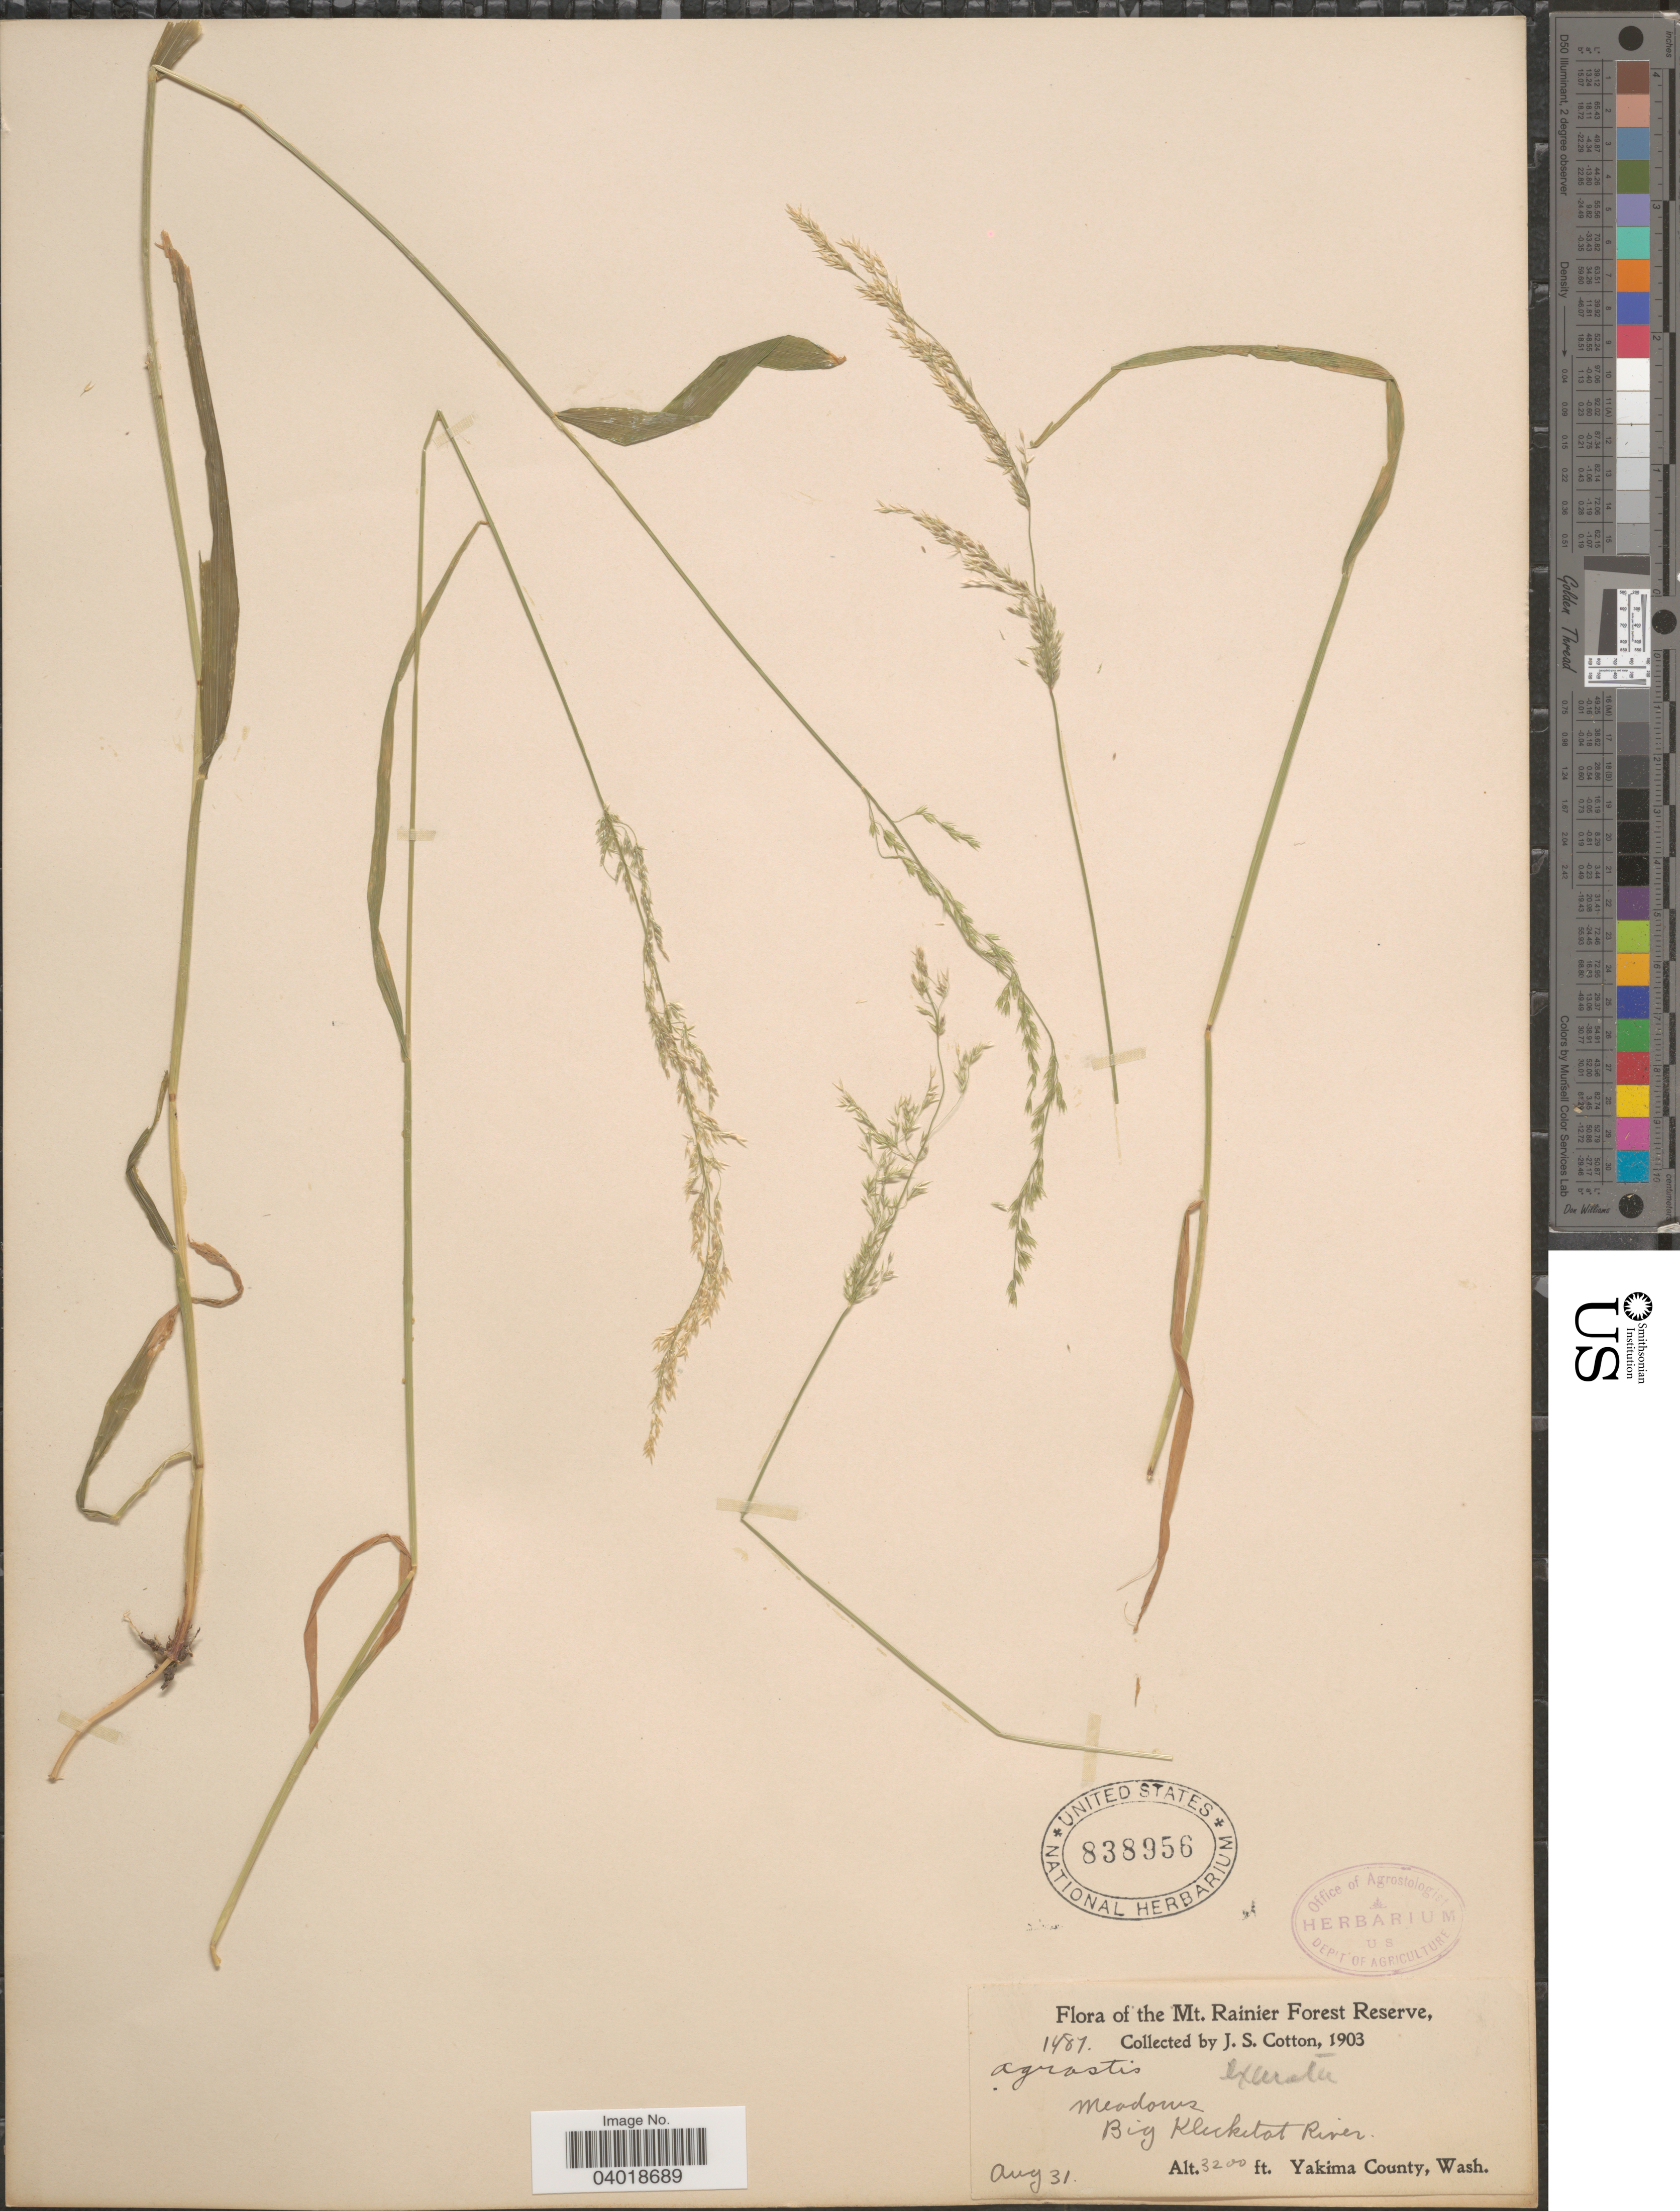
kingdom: Plantae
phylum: Tracheophyta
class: Liliopsida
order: Poales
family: Poaceae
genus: Agrostis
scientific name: Agrostis exarata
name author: Trin.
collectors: J. S. Cotton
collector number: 1487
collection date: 1903-08-31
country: United States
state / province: Washington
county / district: Yakima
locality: Mt. Rainier Forest Reserve. Big Klicketat River. Yakima County.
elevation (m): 975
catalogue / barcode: US 838956